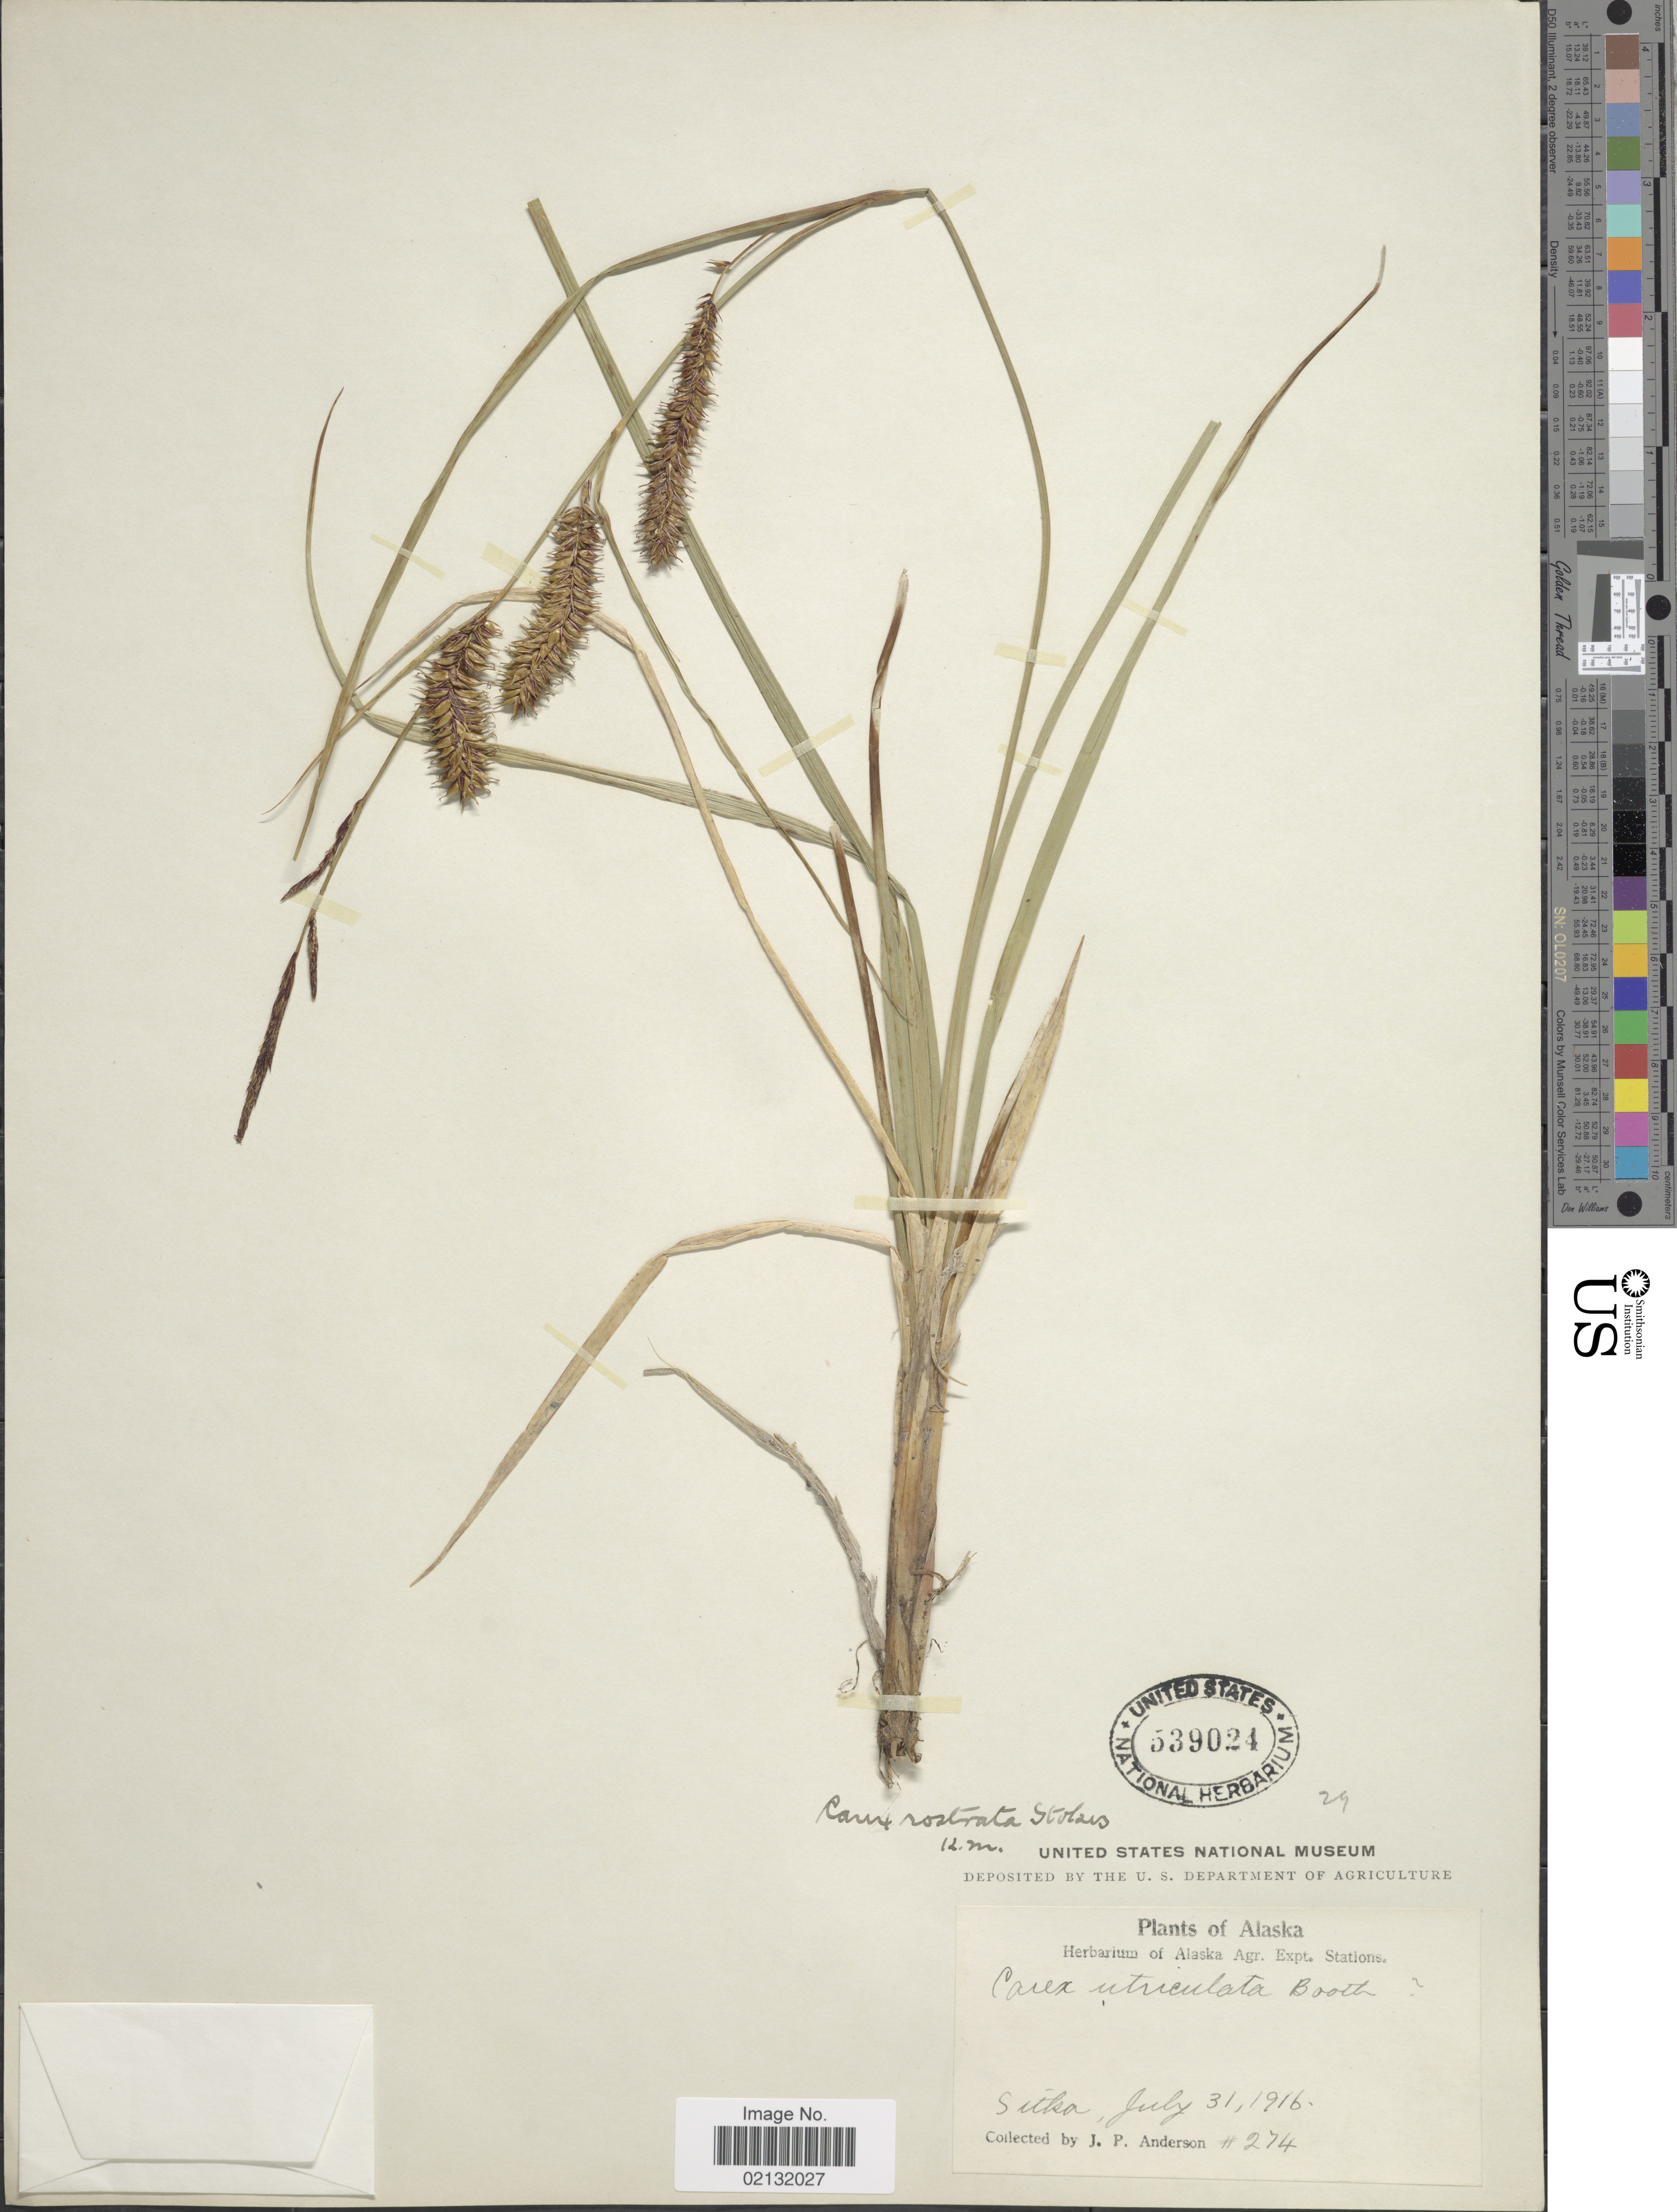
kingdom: Plantae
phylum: Tracheophyta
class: Liliopsida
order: Poales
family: Cyperaceae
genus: Carex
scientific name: Carex rostrata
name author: Stokes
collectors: J. P. Anderson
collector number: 274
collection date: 1916-07-31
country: United States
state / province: Alaska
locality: Sitka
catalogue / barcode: US 539024